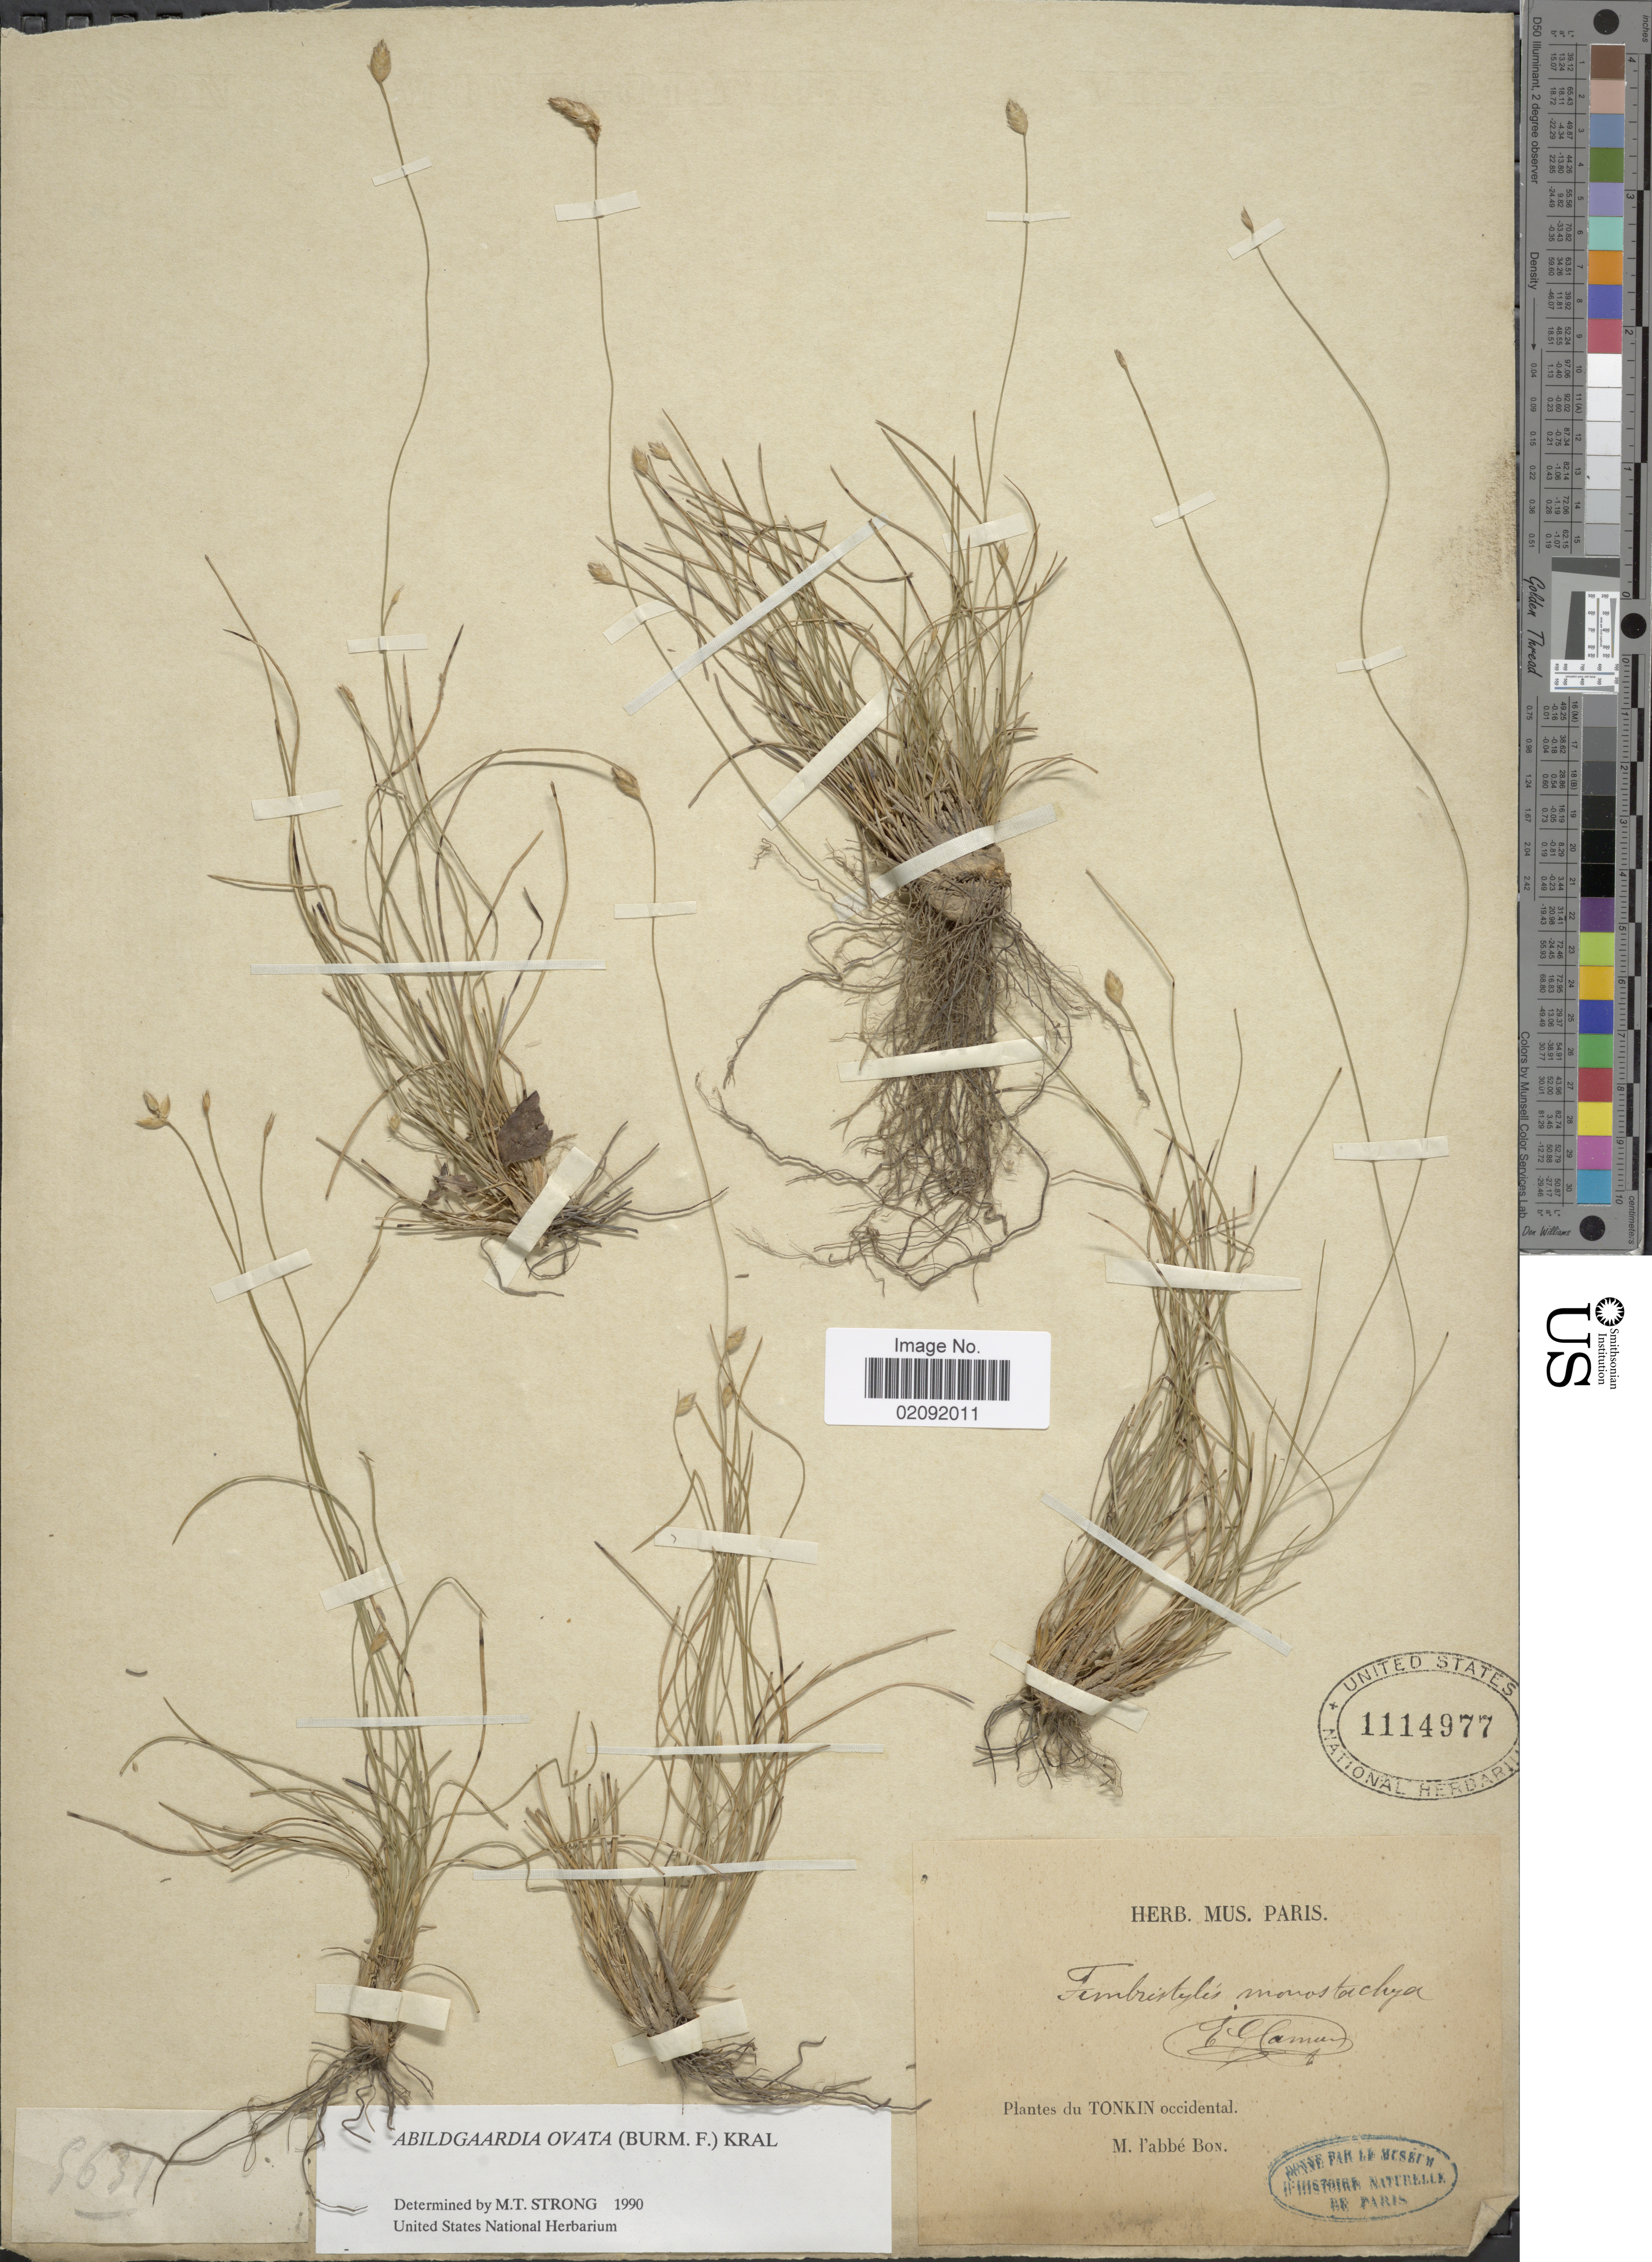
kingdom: Plantae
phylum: Tracheophyta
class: Liliopsida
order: Poales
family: Cyperaceae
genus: Abildgaardia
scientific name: Abildgaardia ovata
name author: (Burm. f.) Kral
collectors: H. F. Bon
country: Vietnam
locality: Tonkin occidental. [unsure placement]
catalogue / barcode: US 1114977